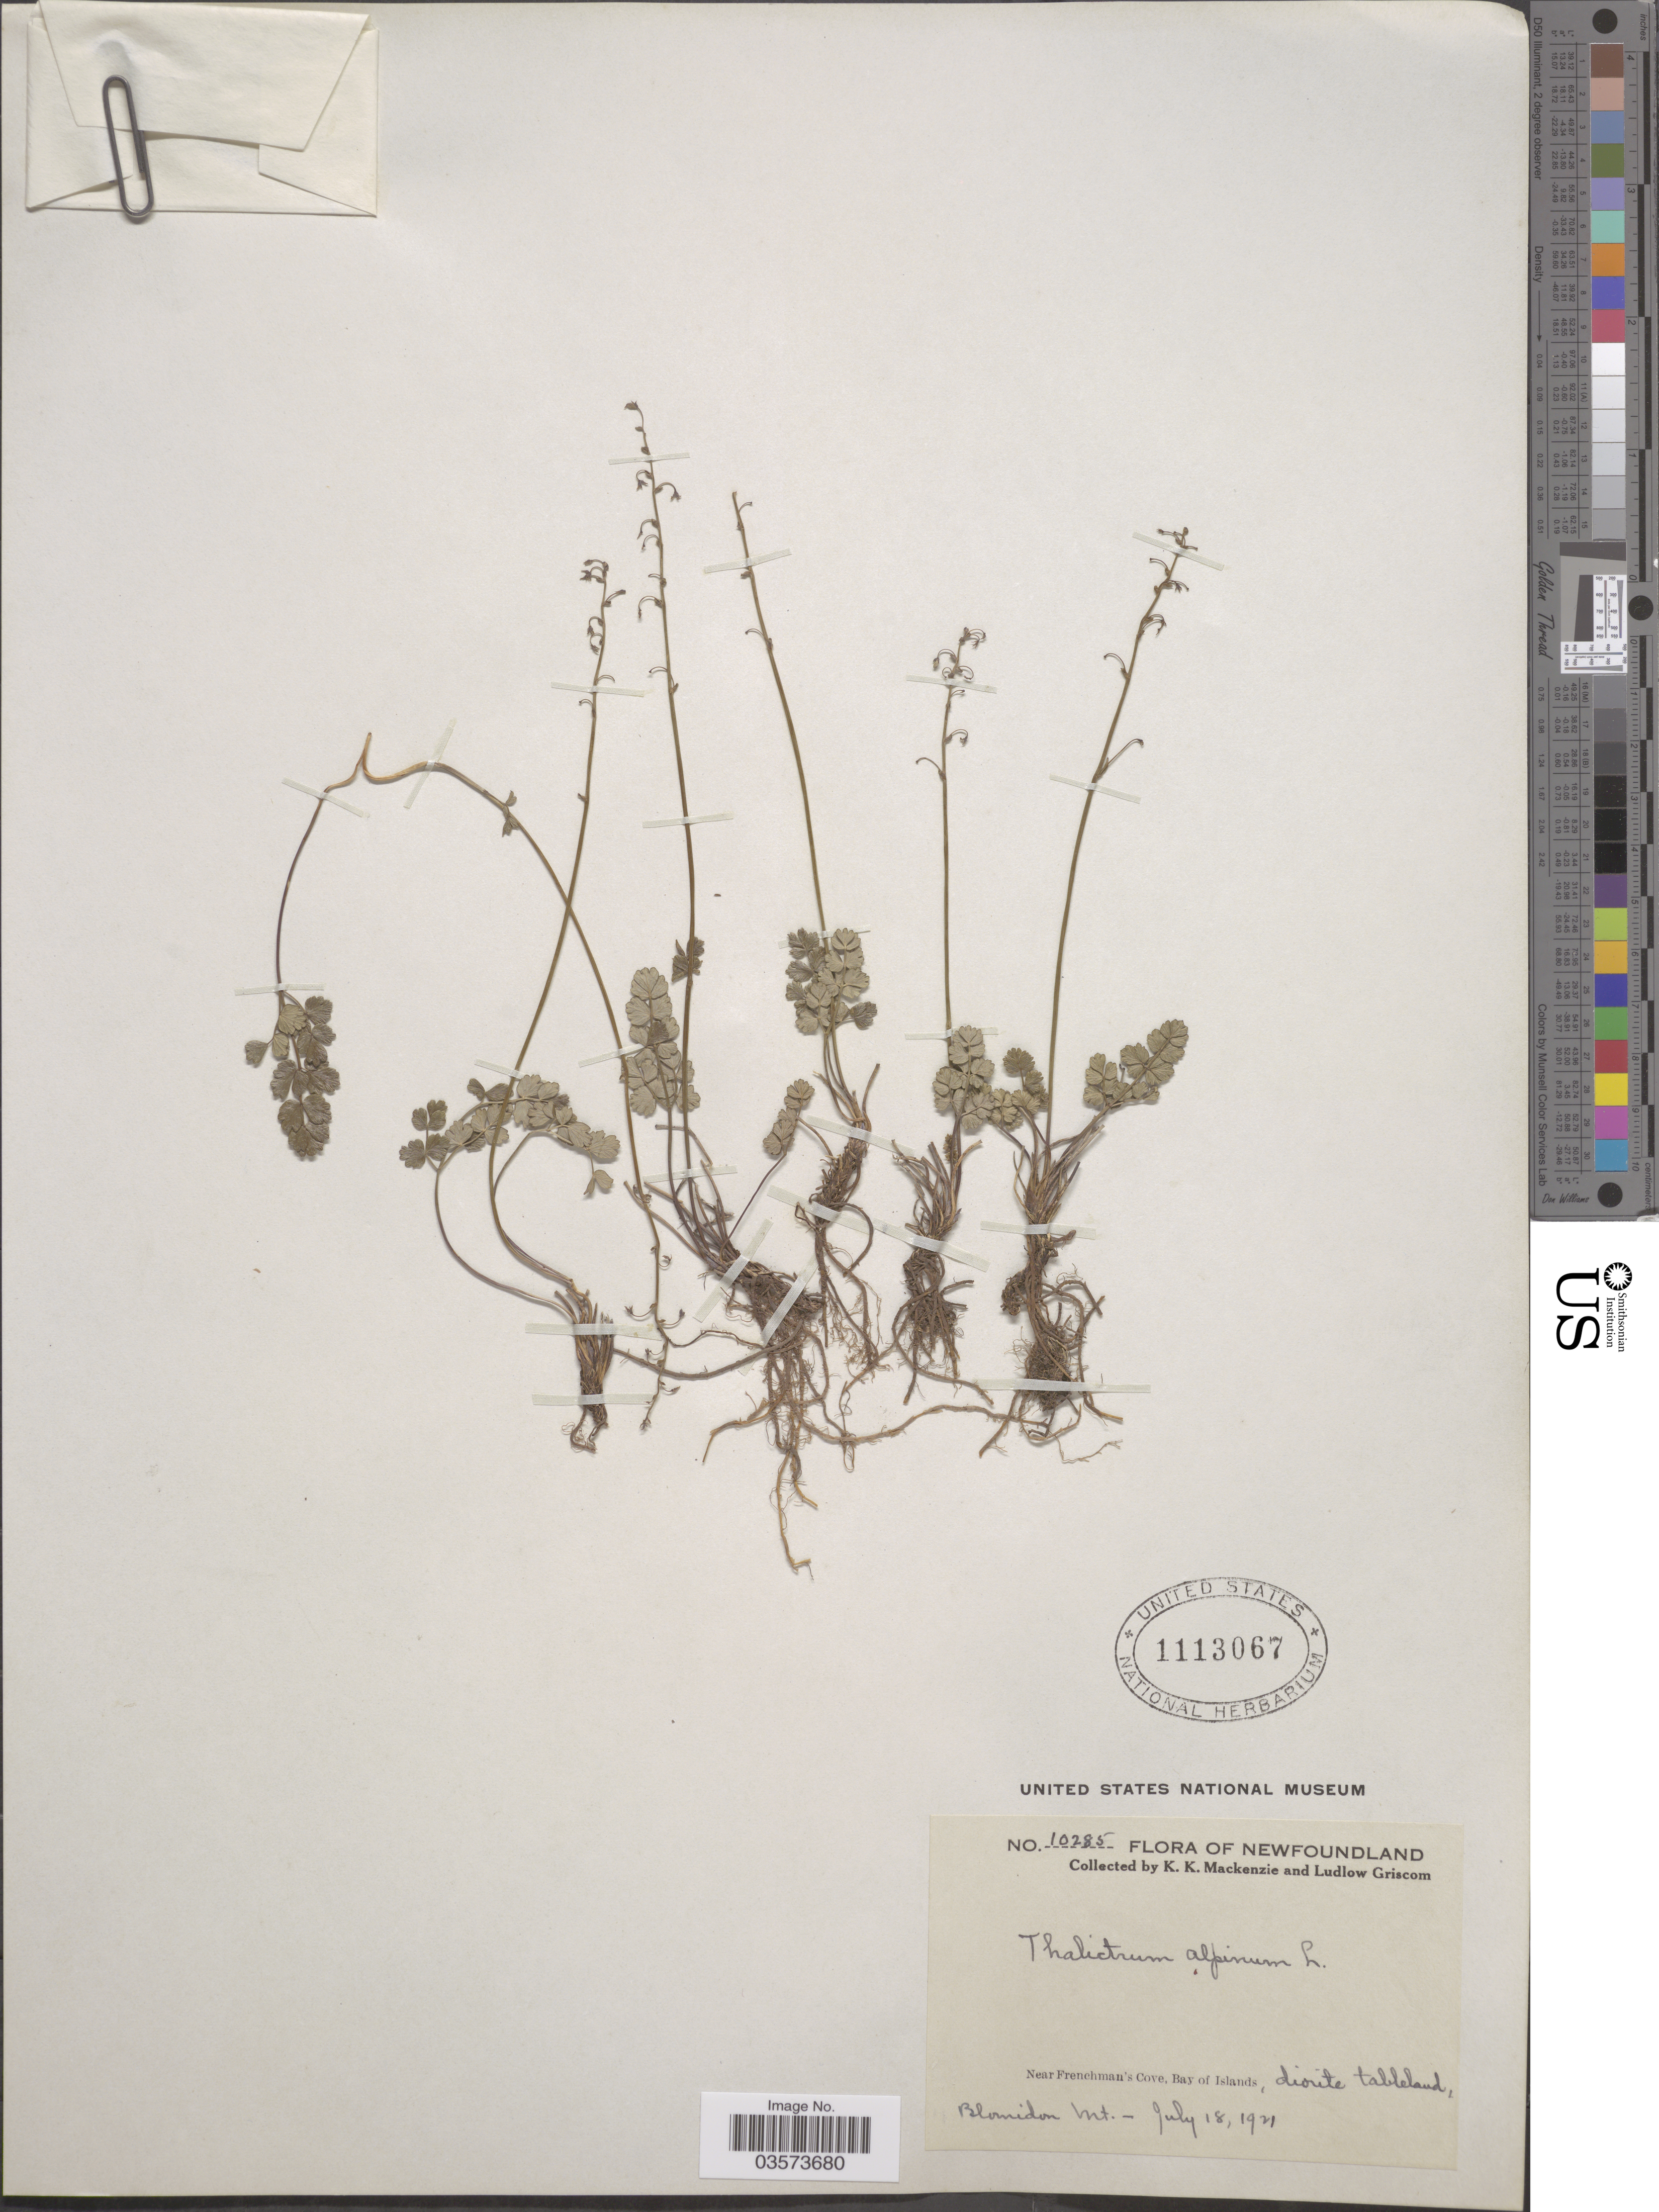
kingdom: Plantae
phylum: Tracheophyta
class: Magnoliopsida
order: Ranunculales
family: Ranunculaceae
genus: Thalictrum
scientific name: Thalictrum alpinum var. typicum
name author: B. Boivin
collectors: K. K. Mackenzie & L. Griscom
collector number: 10285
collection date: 1921-07-18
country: Canada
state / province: Newfoundland and Labrador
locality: Near Frenchman's Cove, Bay of Islands, diorite tableland, Blomidon Mt.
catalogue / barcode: US 1113067